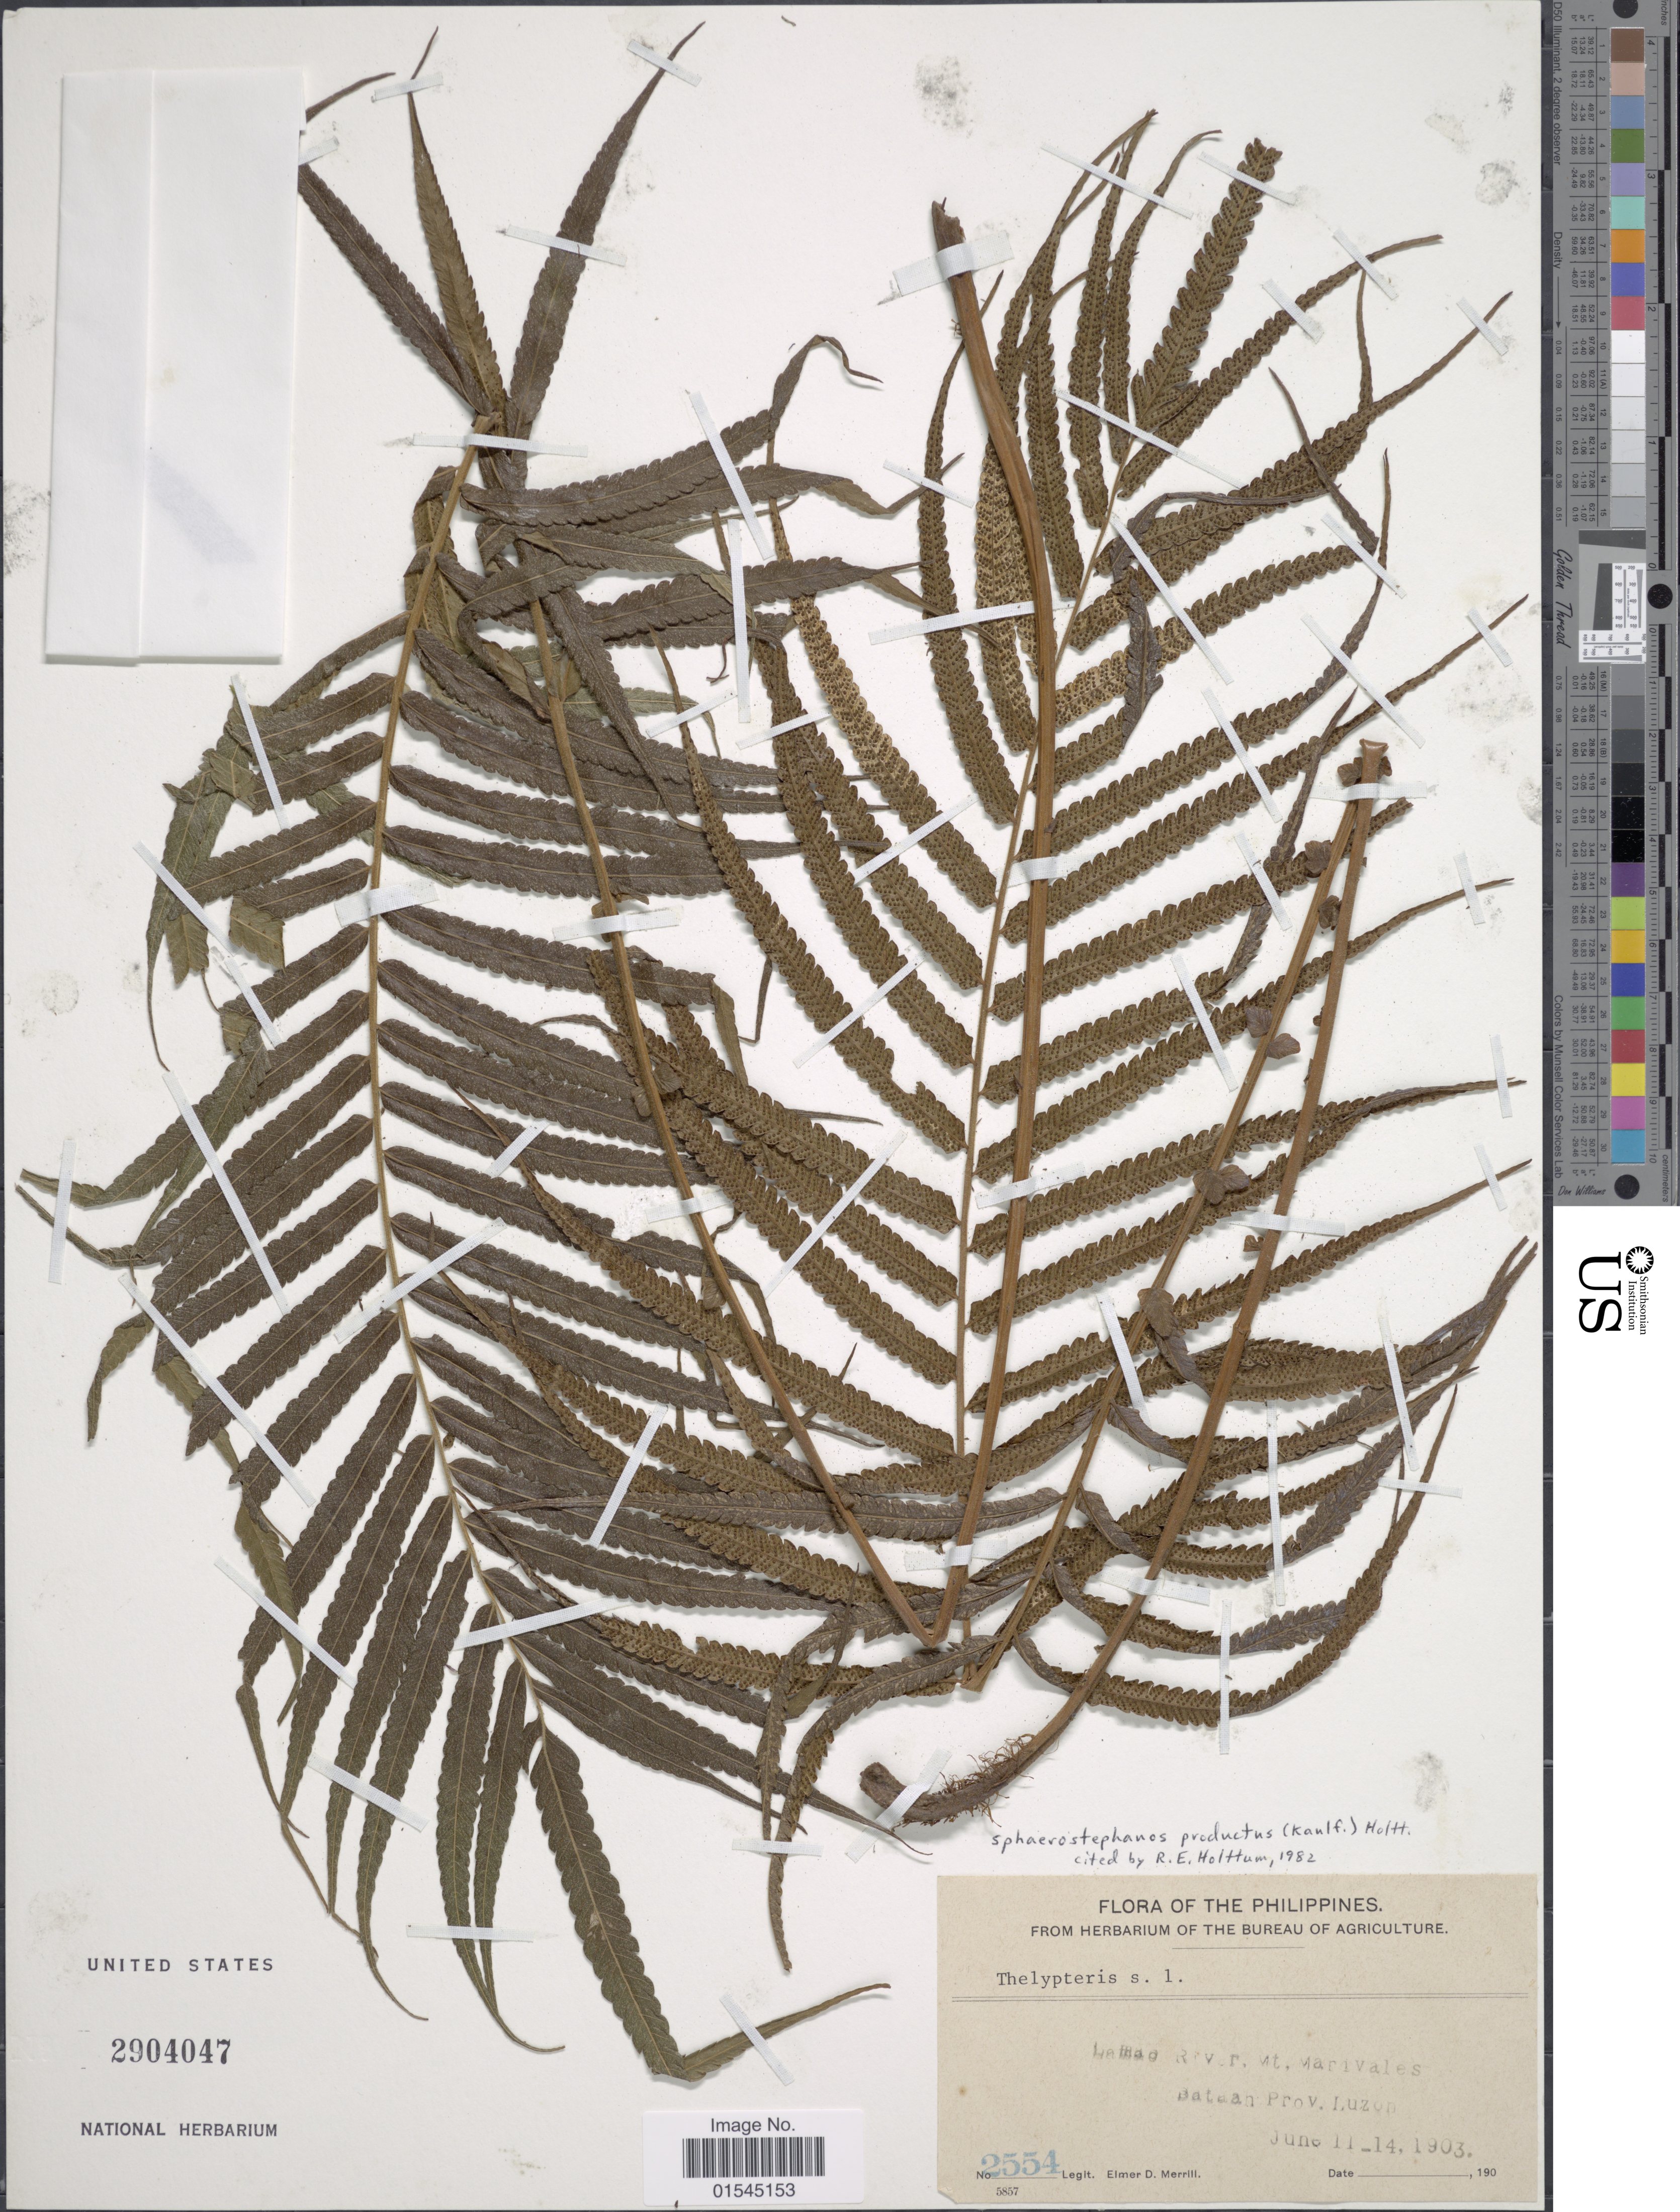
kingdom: Plantae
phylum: Tracheophyta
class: Polypodiopsida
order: Polypodiales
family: Thelypteridaceae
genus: Sphaerostephanos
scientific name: Sphaerostephanos productus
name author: (Kaulf.) Holttum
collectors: E. D. Merrill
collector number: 2554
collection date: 1903-06-11/1903-06-14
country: Philippines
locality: Lamao River, Mt. Marivales, Bataan Prov. Luzon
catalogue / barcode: US 2904047